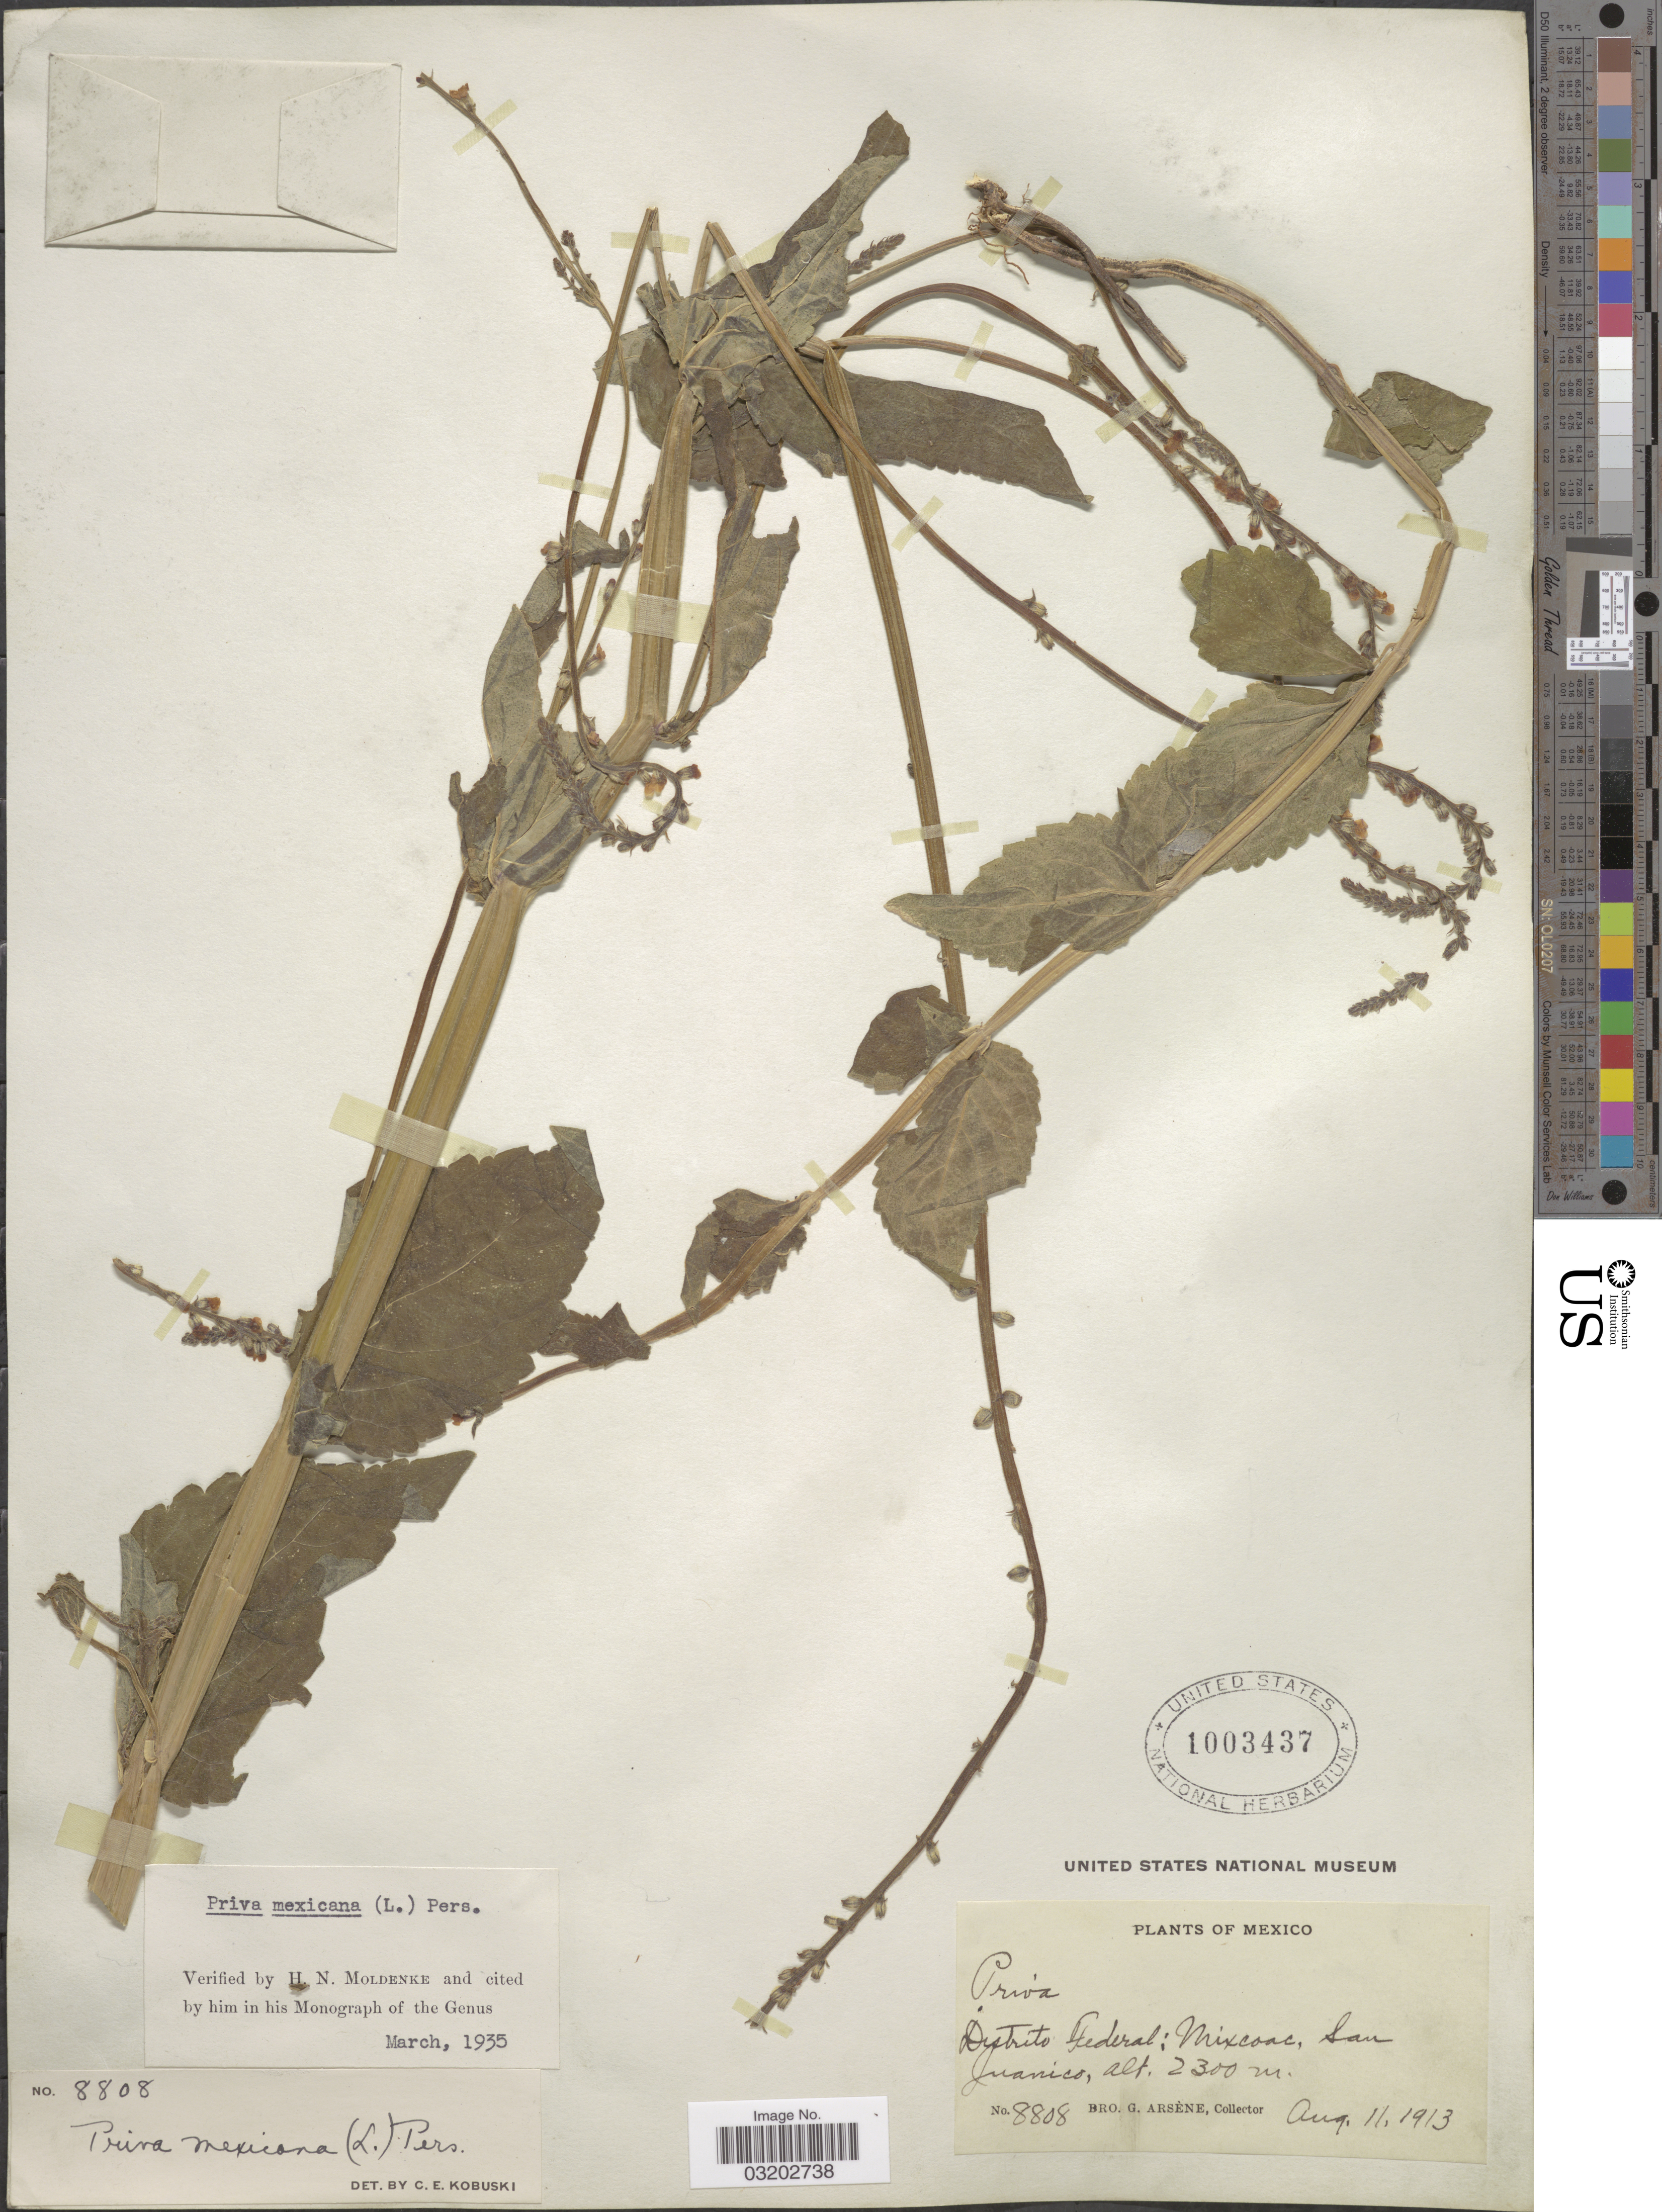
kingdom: Plantae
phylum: Tracheophyta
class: Magnoliopsida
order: Lamiales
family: Verbenaceae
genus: Priva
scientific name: Priva mexicana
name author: (L.) Pers.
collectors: Bro. G. Arsène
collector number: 8808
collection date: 1913-08-11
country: Mexico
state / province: Distrito Federal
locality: Micoac, San Juanico.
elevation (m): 2300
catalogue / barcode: US 1003437